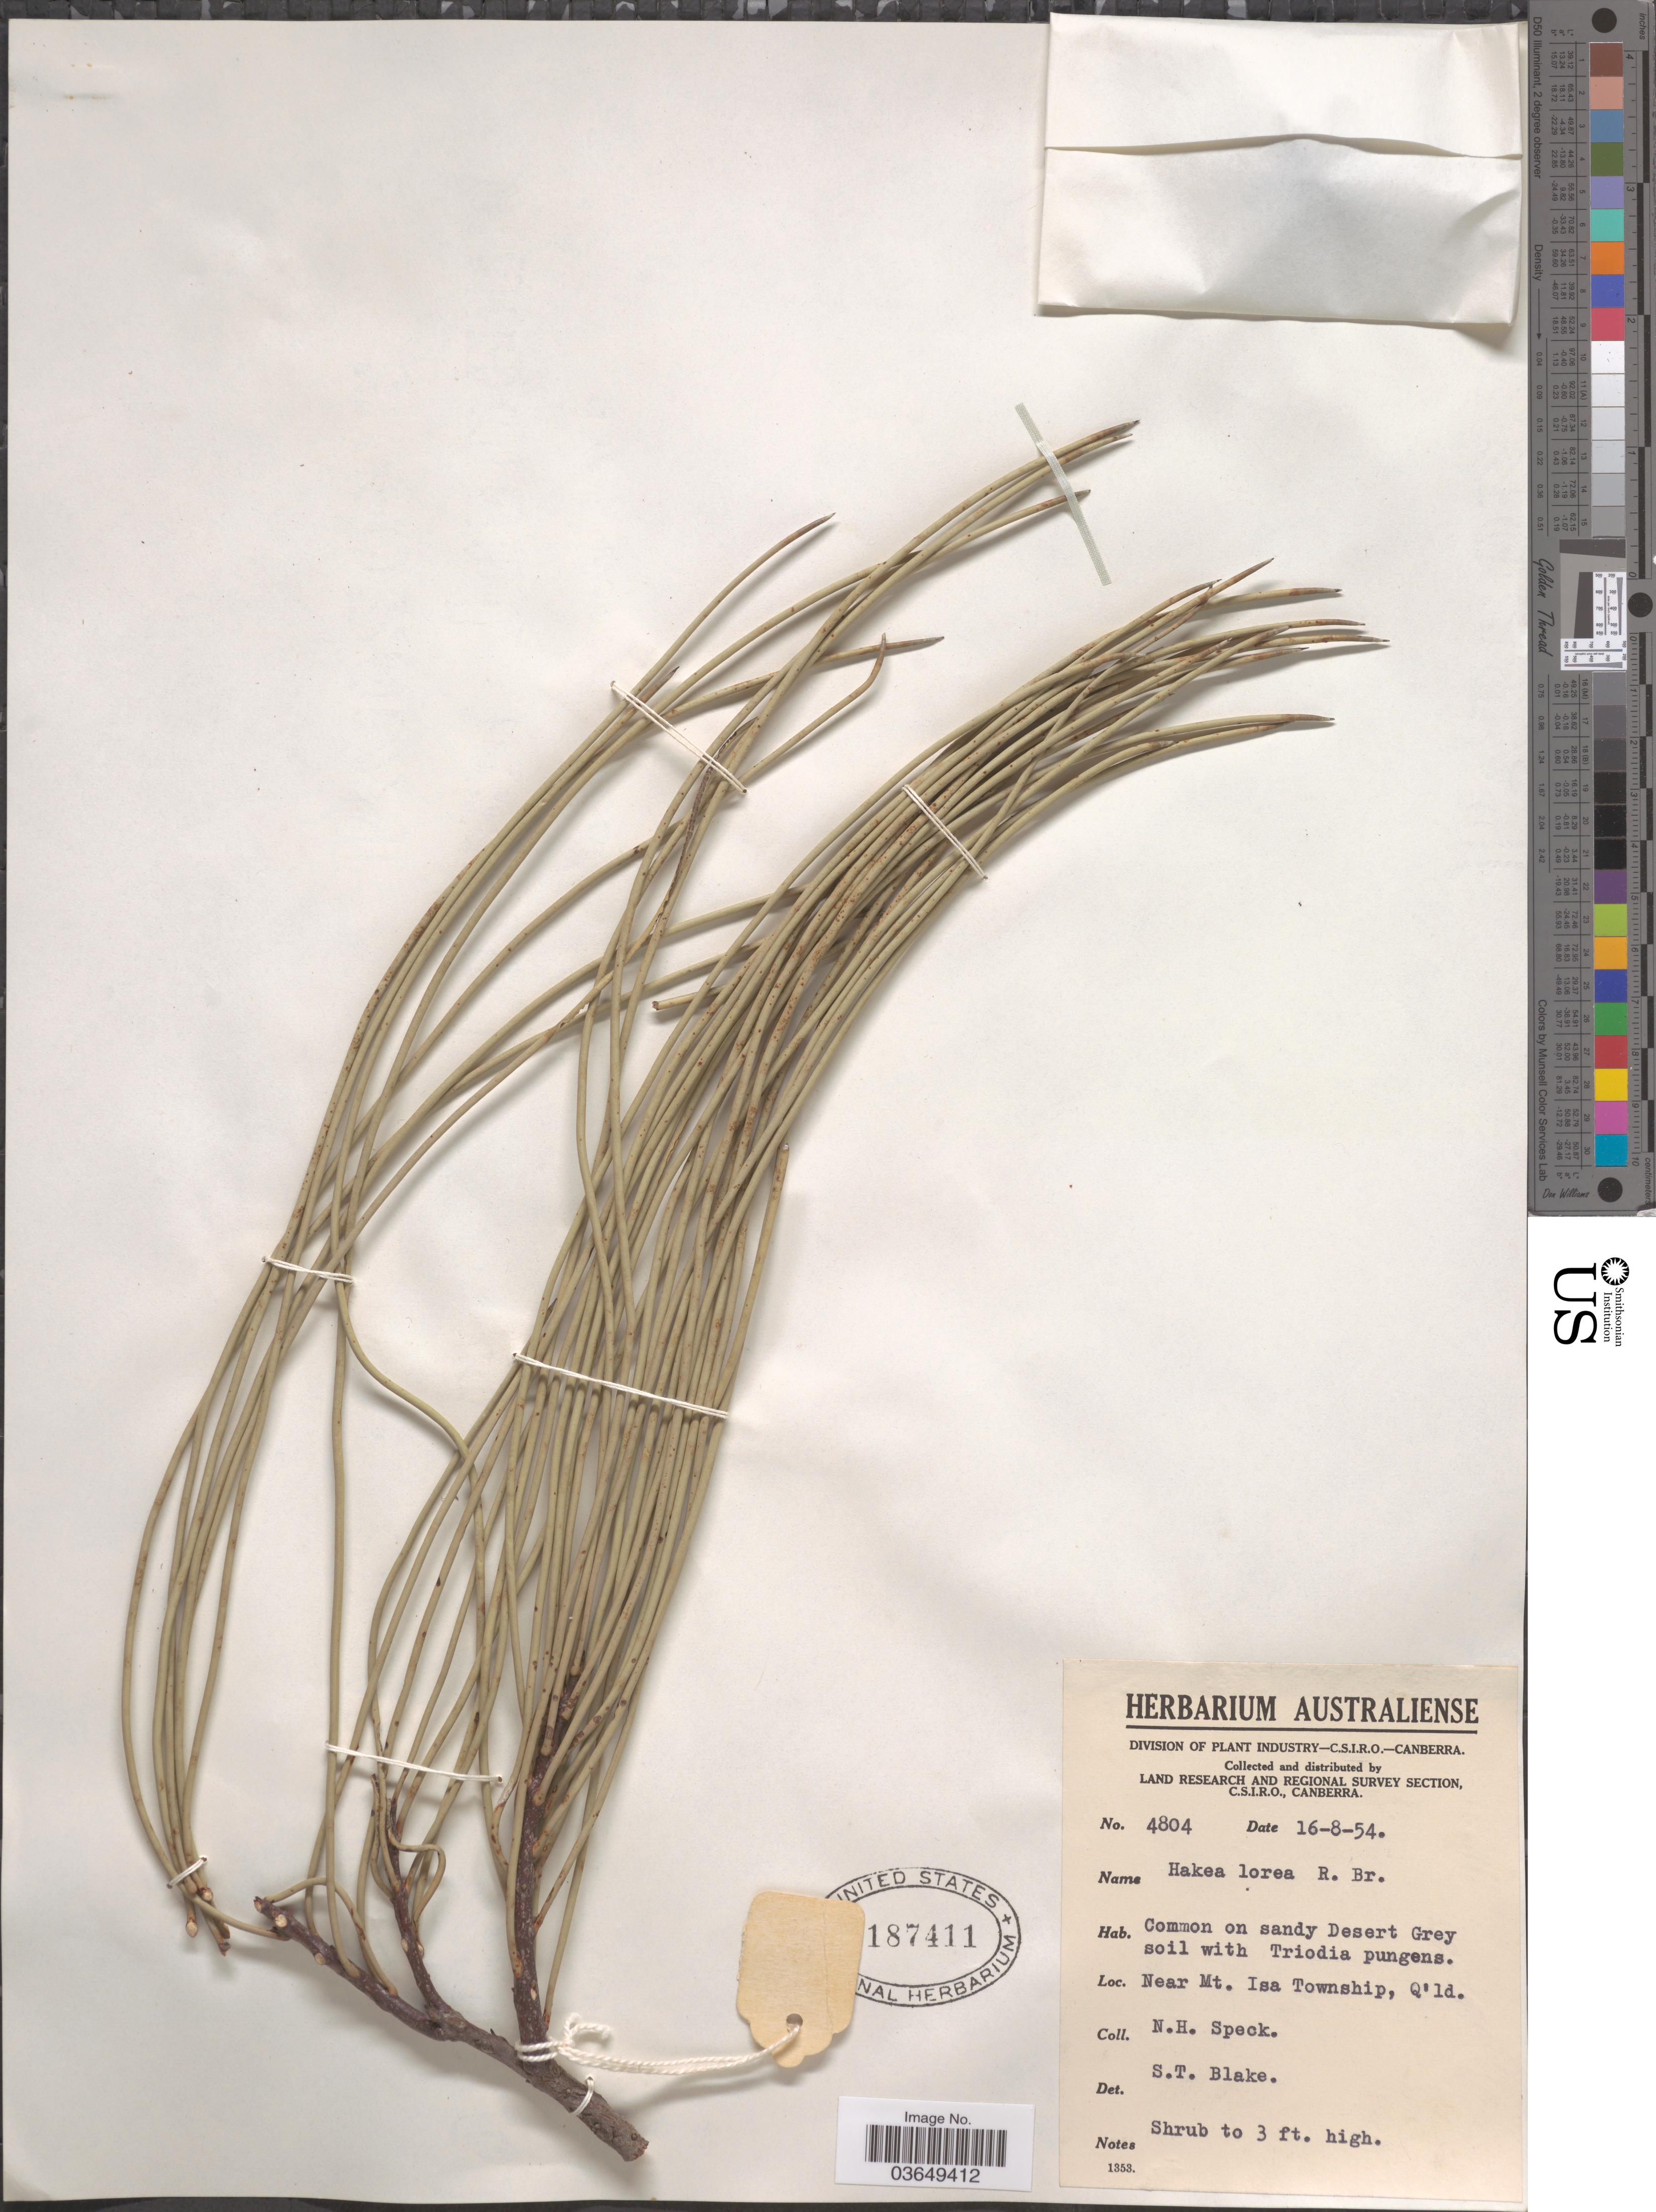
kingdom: Plantae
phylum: Tracheophyta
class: Magnoliopsida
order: Proteales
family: Proteaceae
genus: Hakea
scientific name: Hakea lorea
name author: R. Br.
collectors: N. Speck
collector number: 4804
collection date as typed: Transcribed d/m/y: 16/8/54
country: Australia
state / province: Queensland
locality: Near Mt. Isa Township, Q'ld.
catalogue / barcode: US 187411